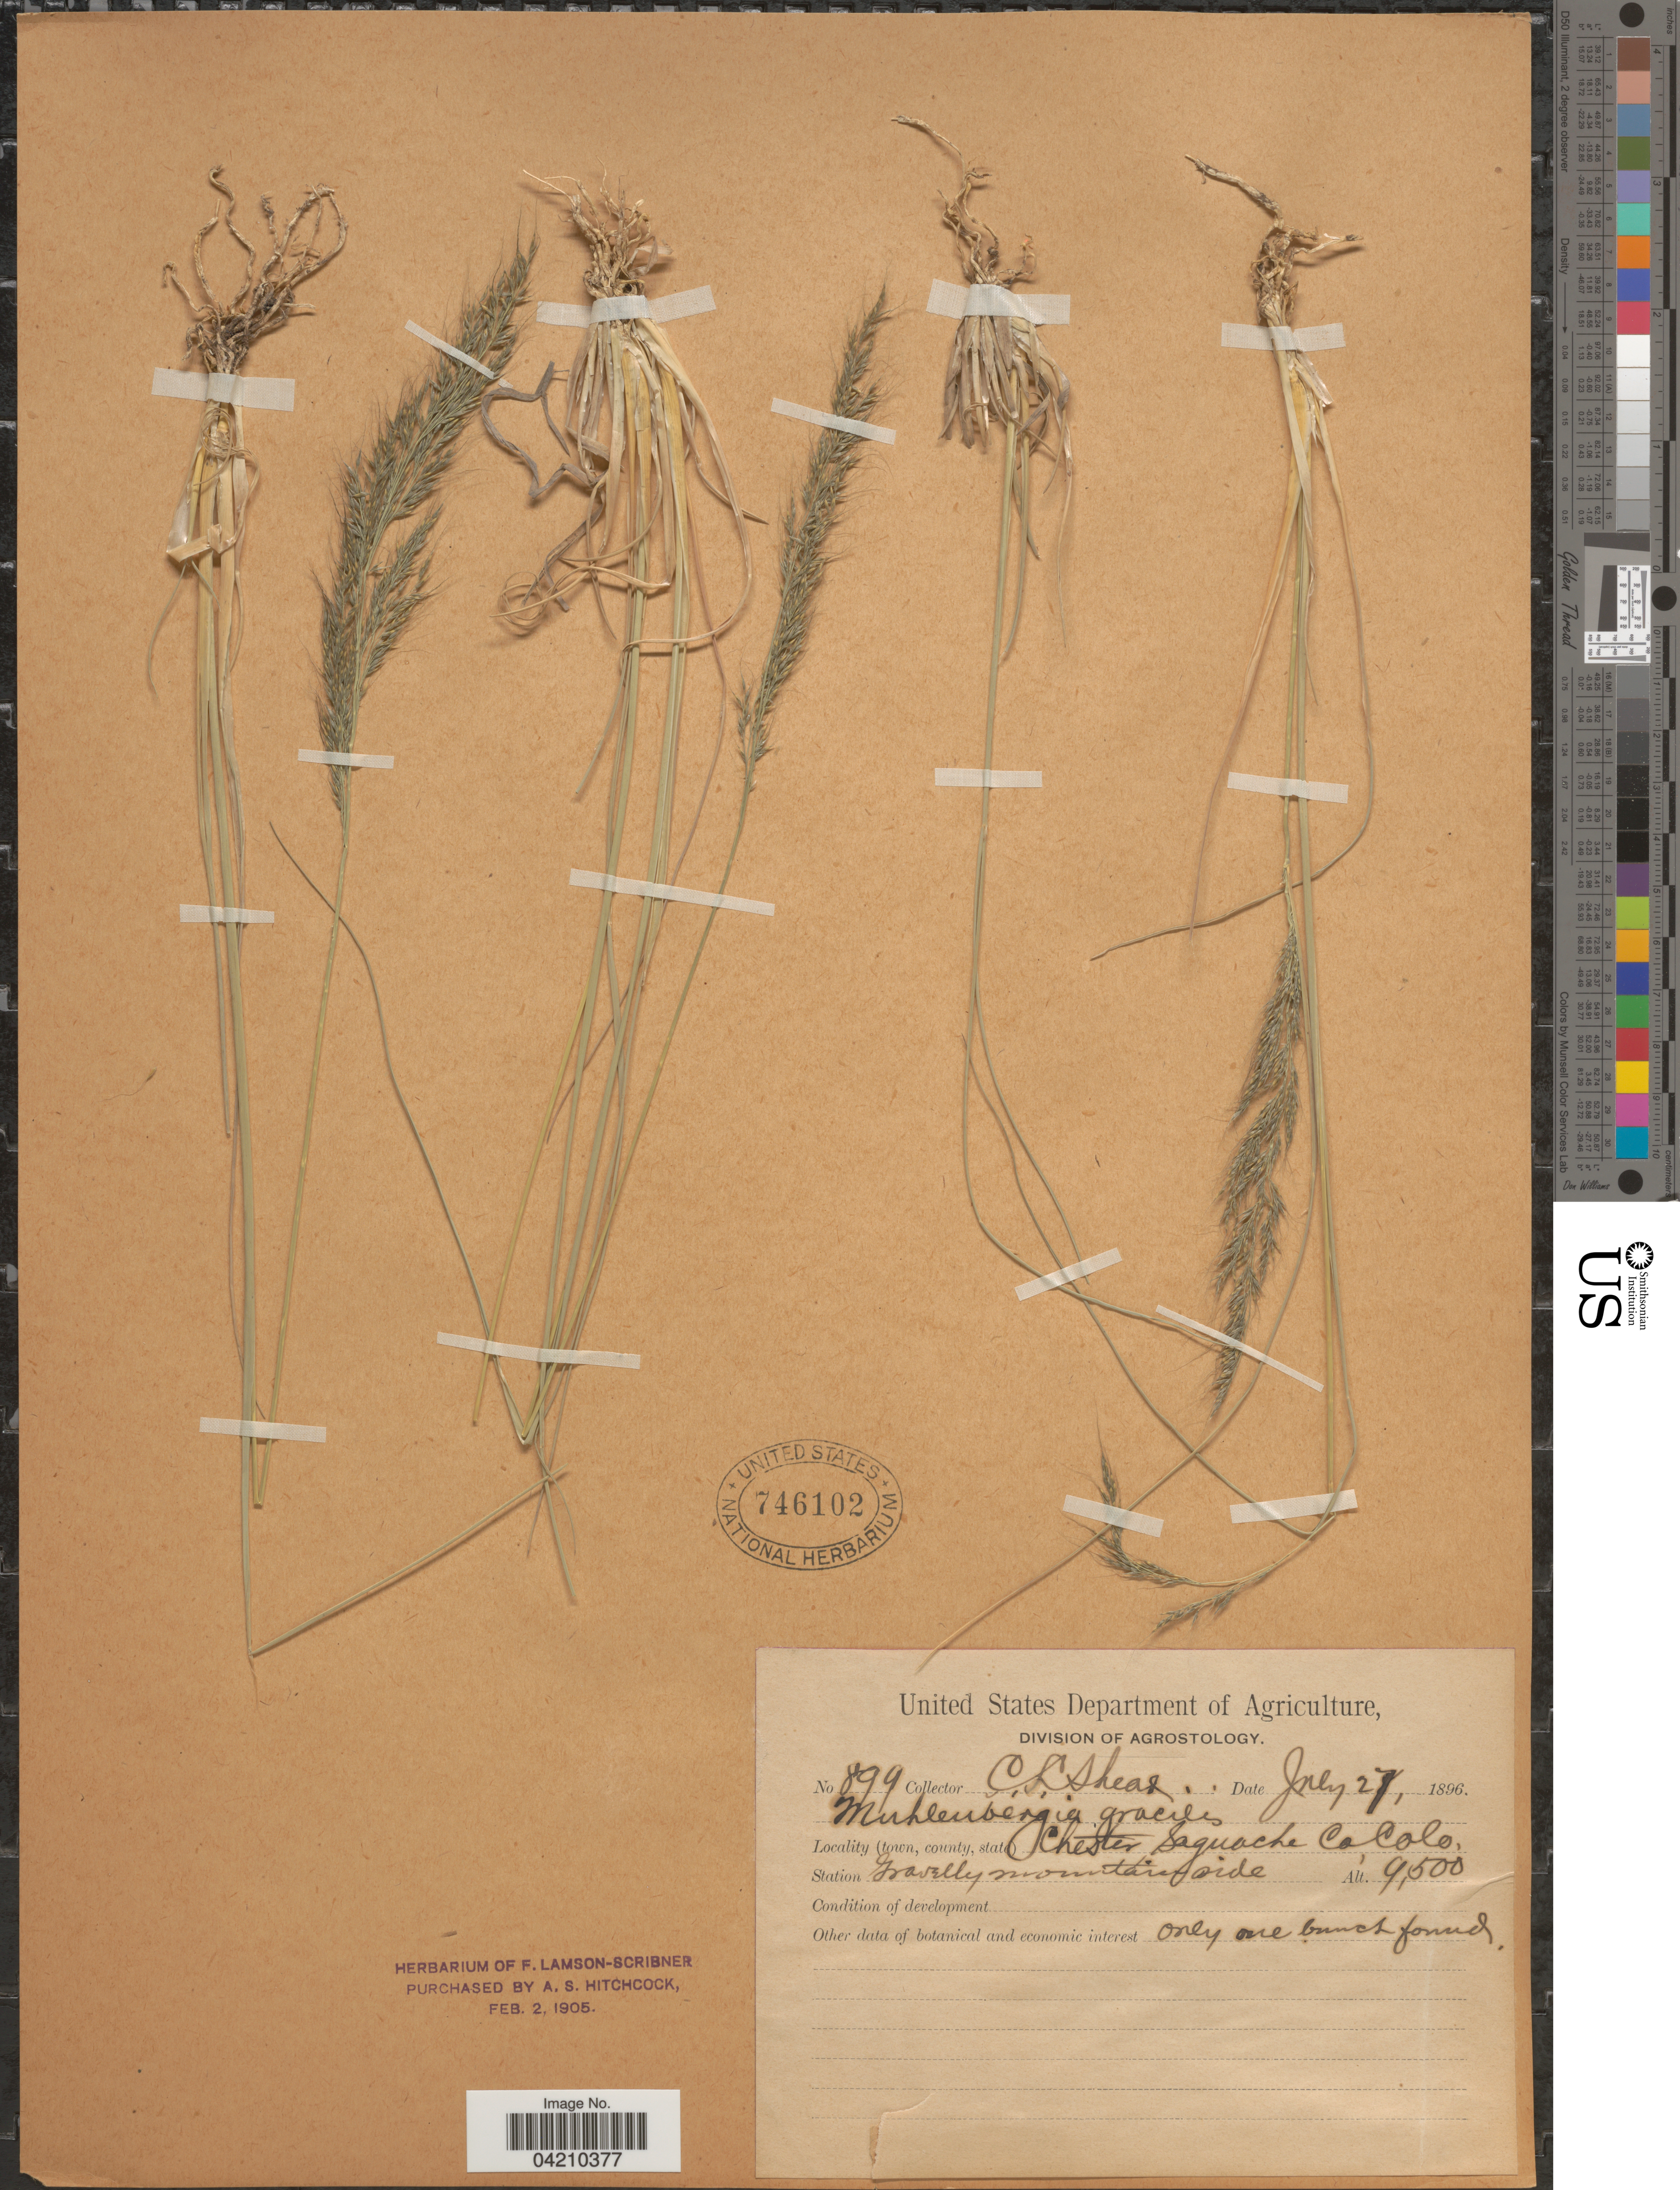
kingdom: Plantae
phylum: Tracheophyta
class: Liliopsida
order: Poales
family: Poaceae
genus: Muhlenbergia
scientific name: Muhlenbergia montana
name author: (Nutt.) Hitchc.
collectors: C. L. Shear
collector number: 899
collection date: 1896-07-27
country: United States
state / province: Colorado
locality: Chester, Saguache Co. Gravelly mountain side.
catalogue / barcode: US 746102